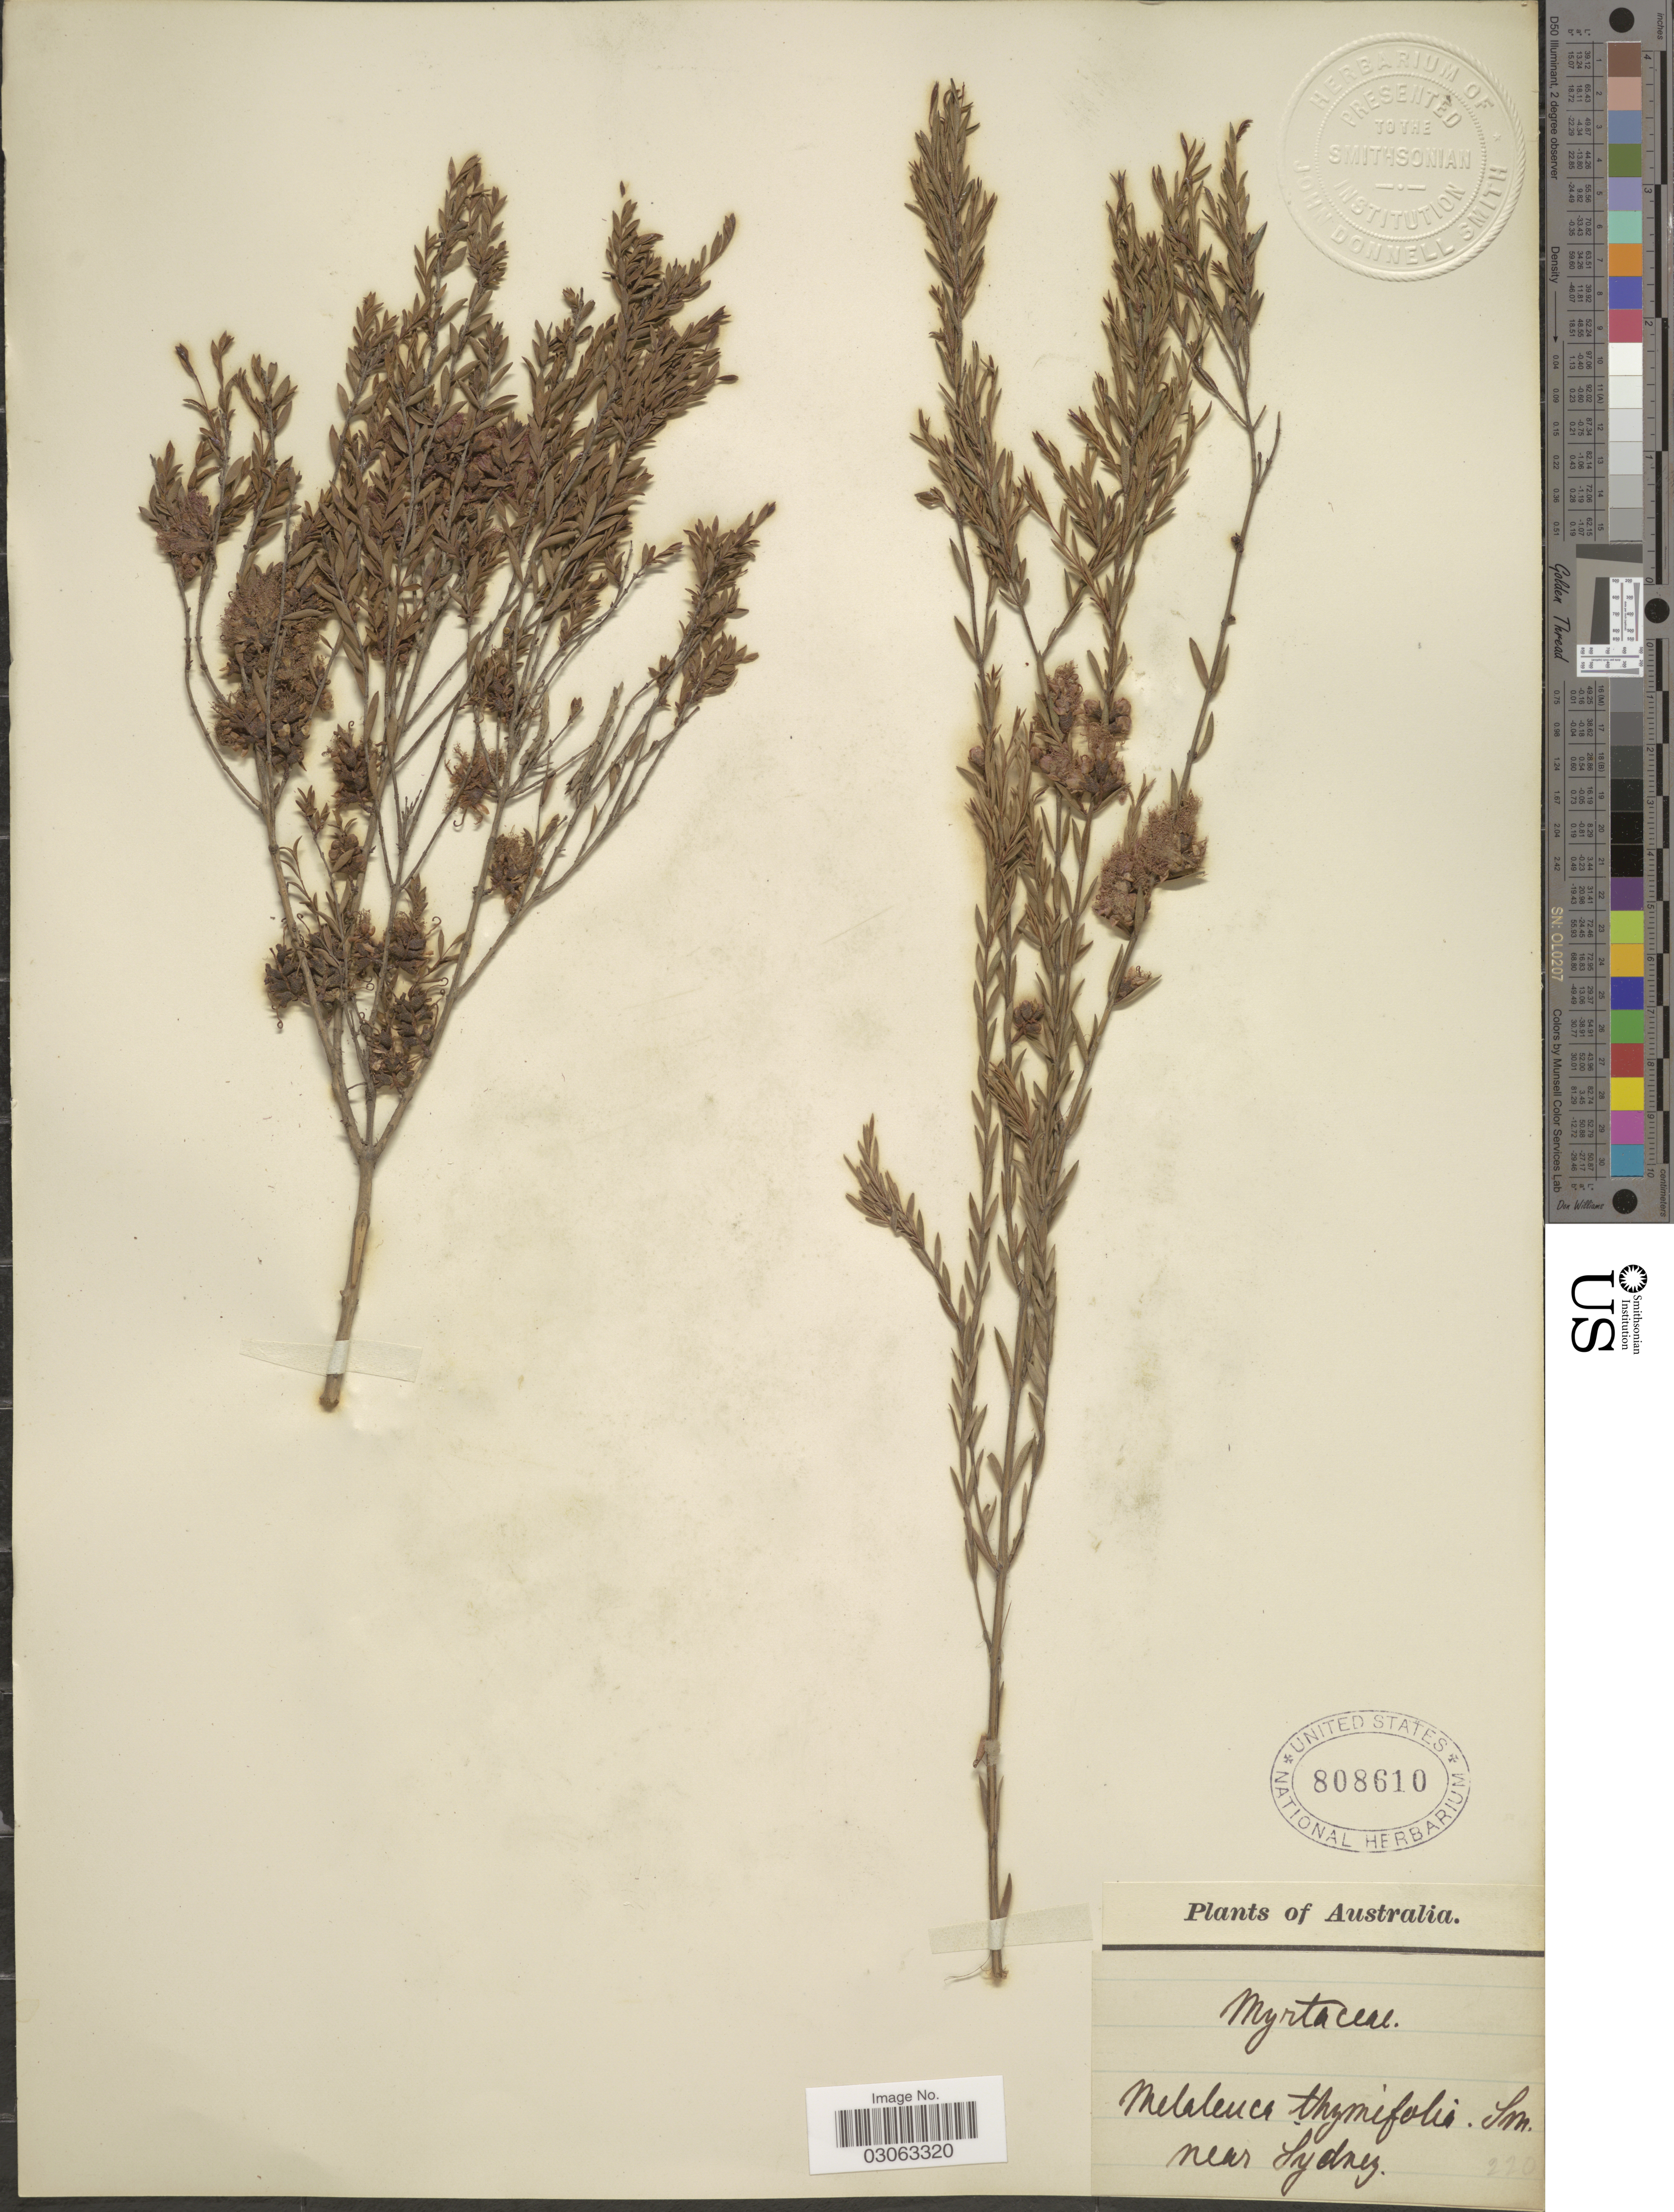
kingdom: Plantae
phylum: Tracheophyta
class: Magnoliopsida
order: Myrtales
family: Myrtaceae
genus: Melaleuca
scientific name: Melaleuca thymifolia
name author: L.S. Sm.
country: Australia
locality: Near Sydney.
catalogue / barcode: US 808610